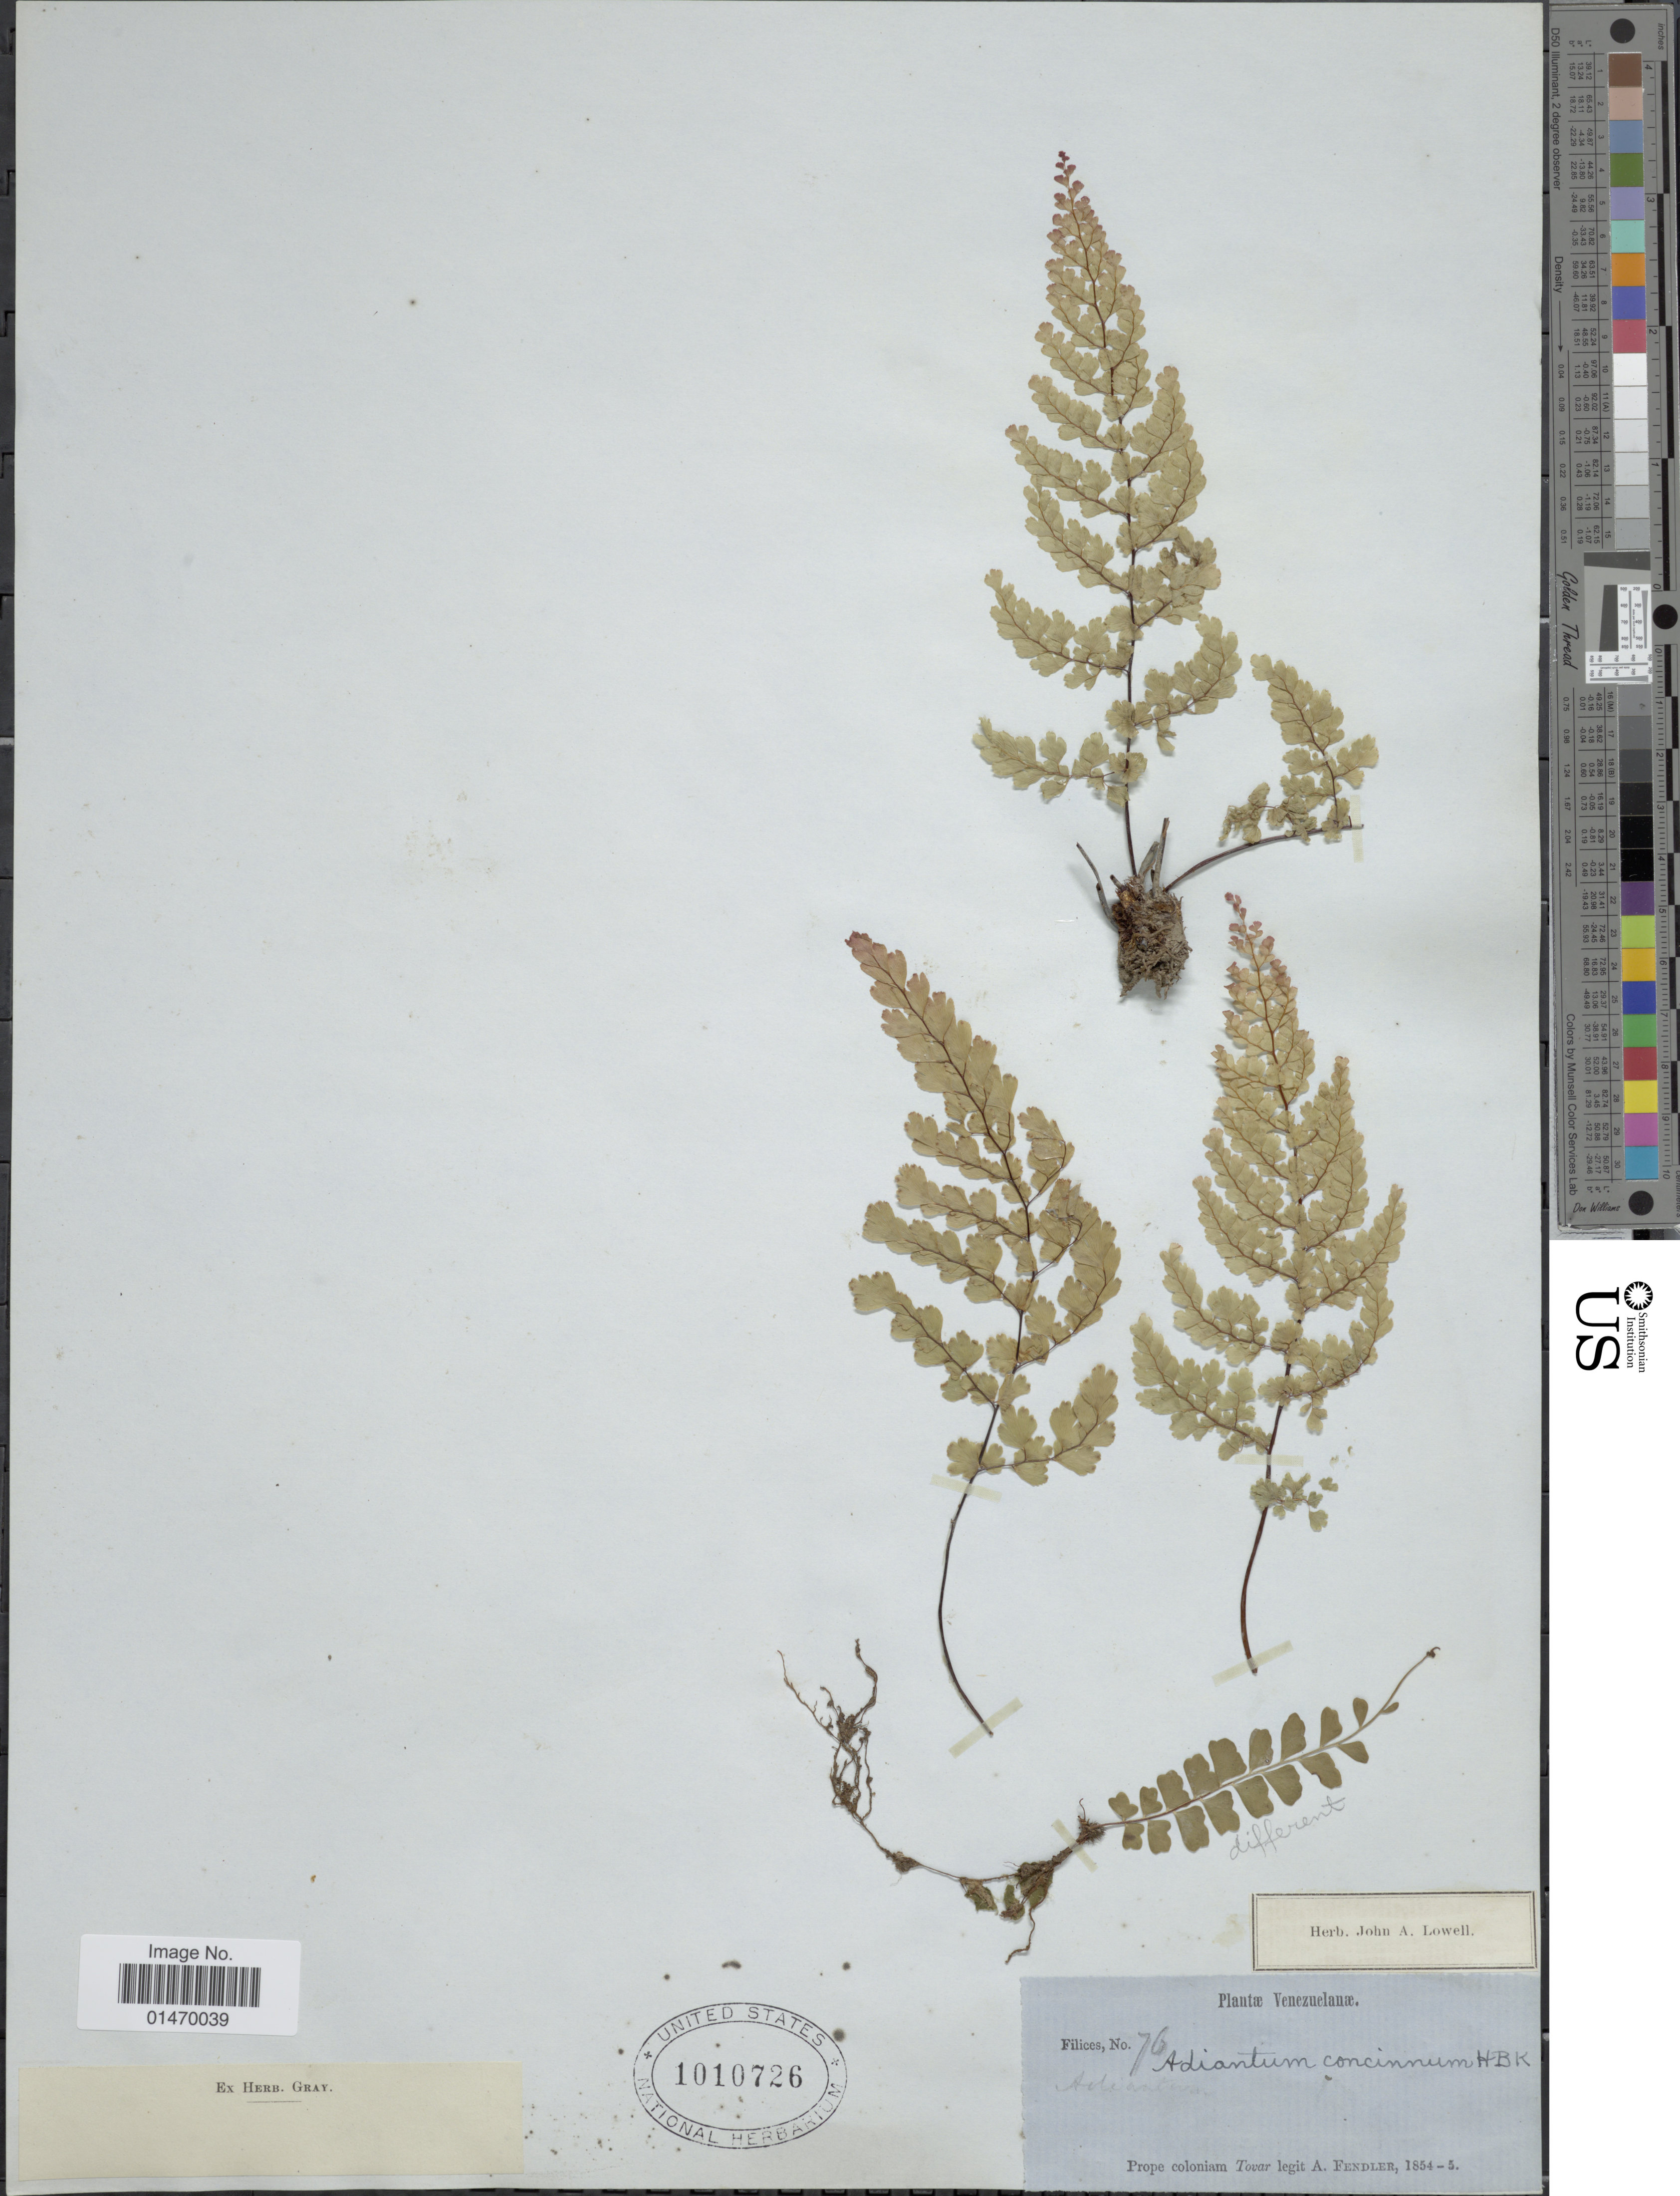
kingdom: Plantae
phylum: Tracheophyta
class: Polypodiopsida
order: Polypodiales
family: Pteridaceae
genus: Adiantum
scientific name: Adiantum concinnum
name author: Humb. & Bonpl. ex Willd.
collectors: A. Fendler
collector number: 76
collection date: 1854/1855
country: Venezuela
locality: Prope coloniam Tovar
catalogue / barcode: US 1010726